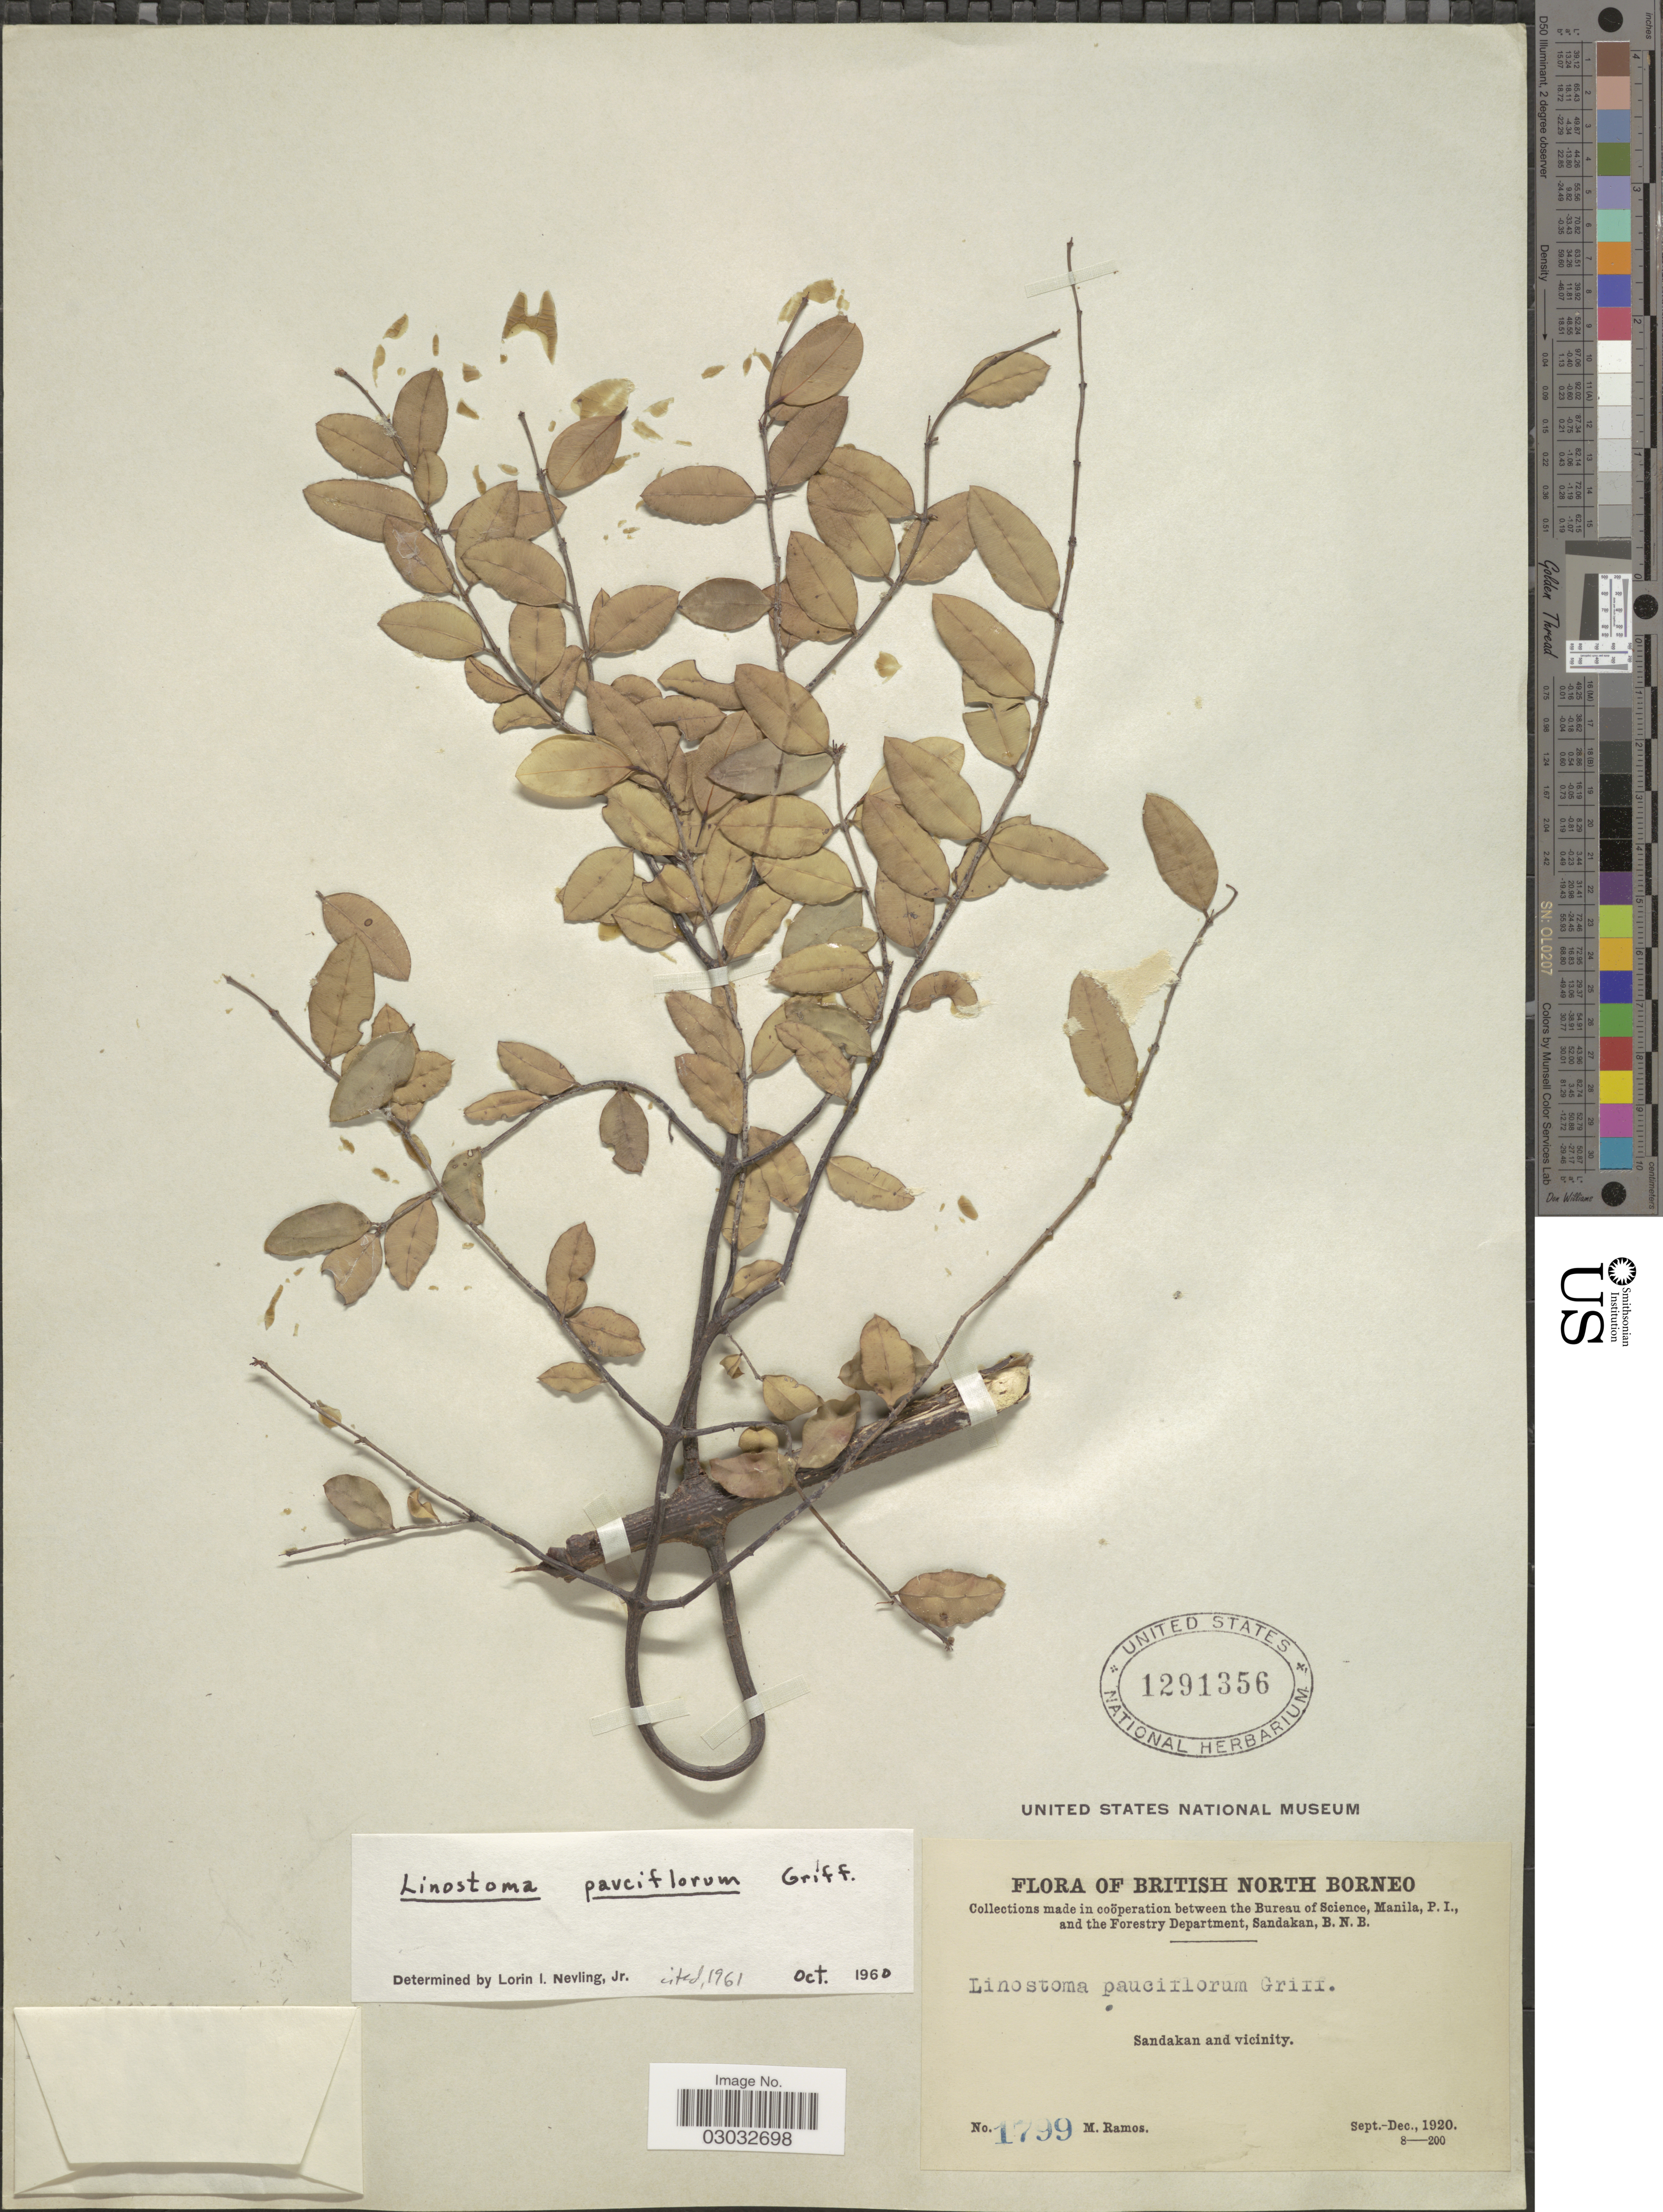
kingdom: Plantae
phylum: Tracheophyta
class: Magnoliopsida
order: Malvales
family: Thymelaeaceae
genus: Linostoma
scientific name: Linostoma pauciflorum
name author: Griff.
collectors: M. Ramos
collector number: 1799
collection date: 1920-09/1920-12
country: Malaysia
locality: British North Borneo. Sandakan and vicinity.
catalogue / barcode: US 1291356